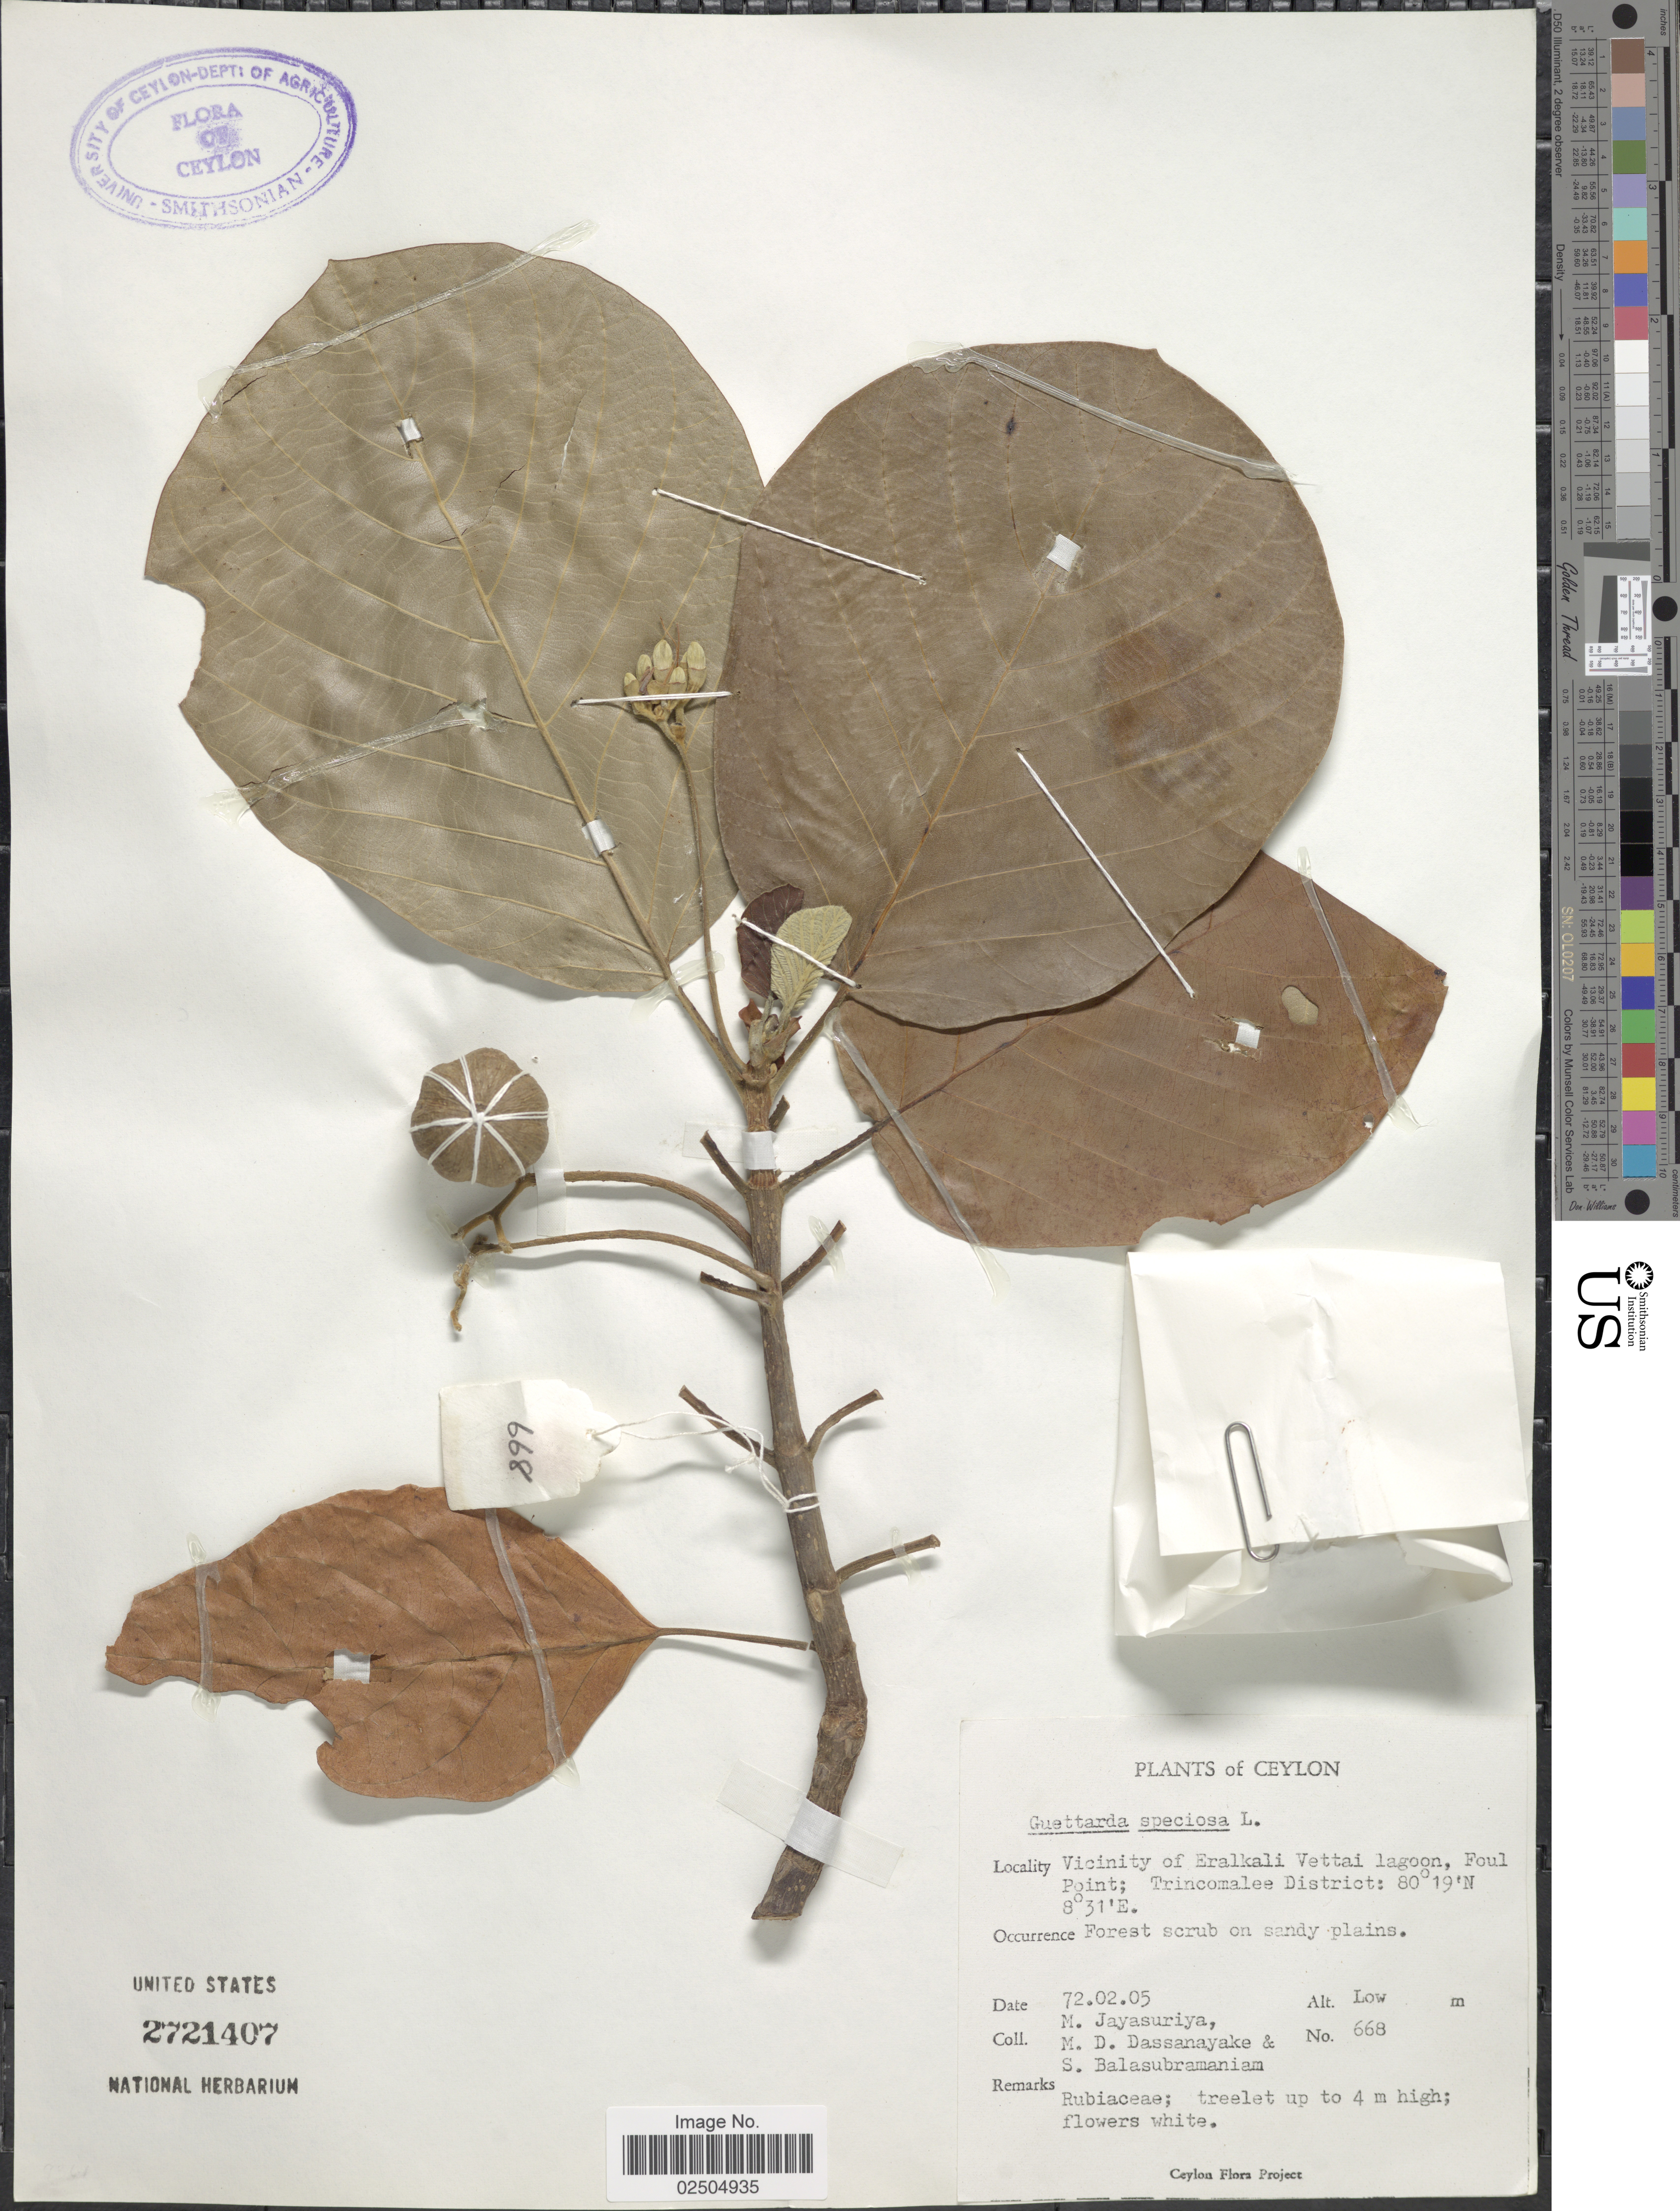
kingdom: Plantae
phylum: Tracheophyta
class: Magnoliopsida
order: Gentianales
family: Rubiaceae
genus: Guettarda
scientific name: Guettarda speciosa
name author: L.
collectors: M. Jayasuriya, M. D. Dassanayake & S. Balasubramaniam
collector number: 668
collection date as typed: Transcribed d/m/y: 5/2/72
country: Sri Lanka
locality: Ceylon, Vicinity of Eralkali Vettai lagoon, Foul Point, Trincomalee District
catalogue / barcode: US 2721407